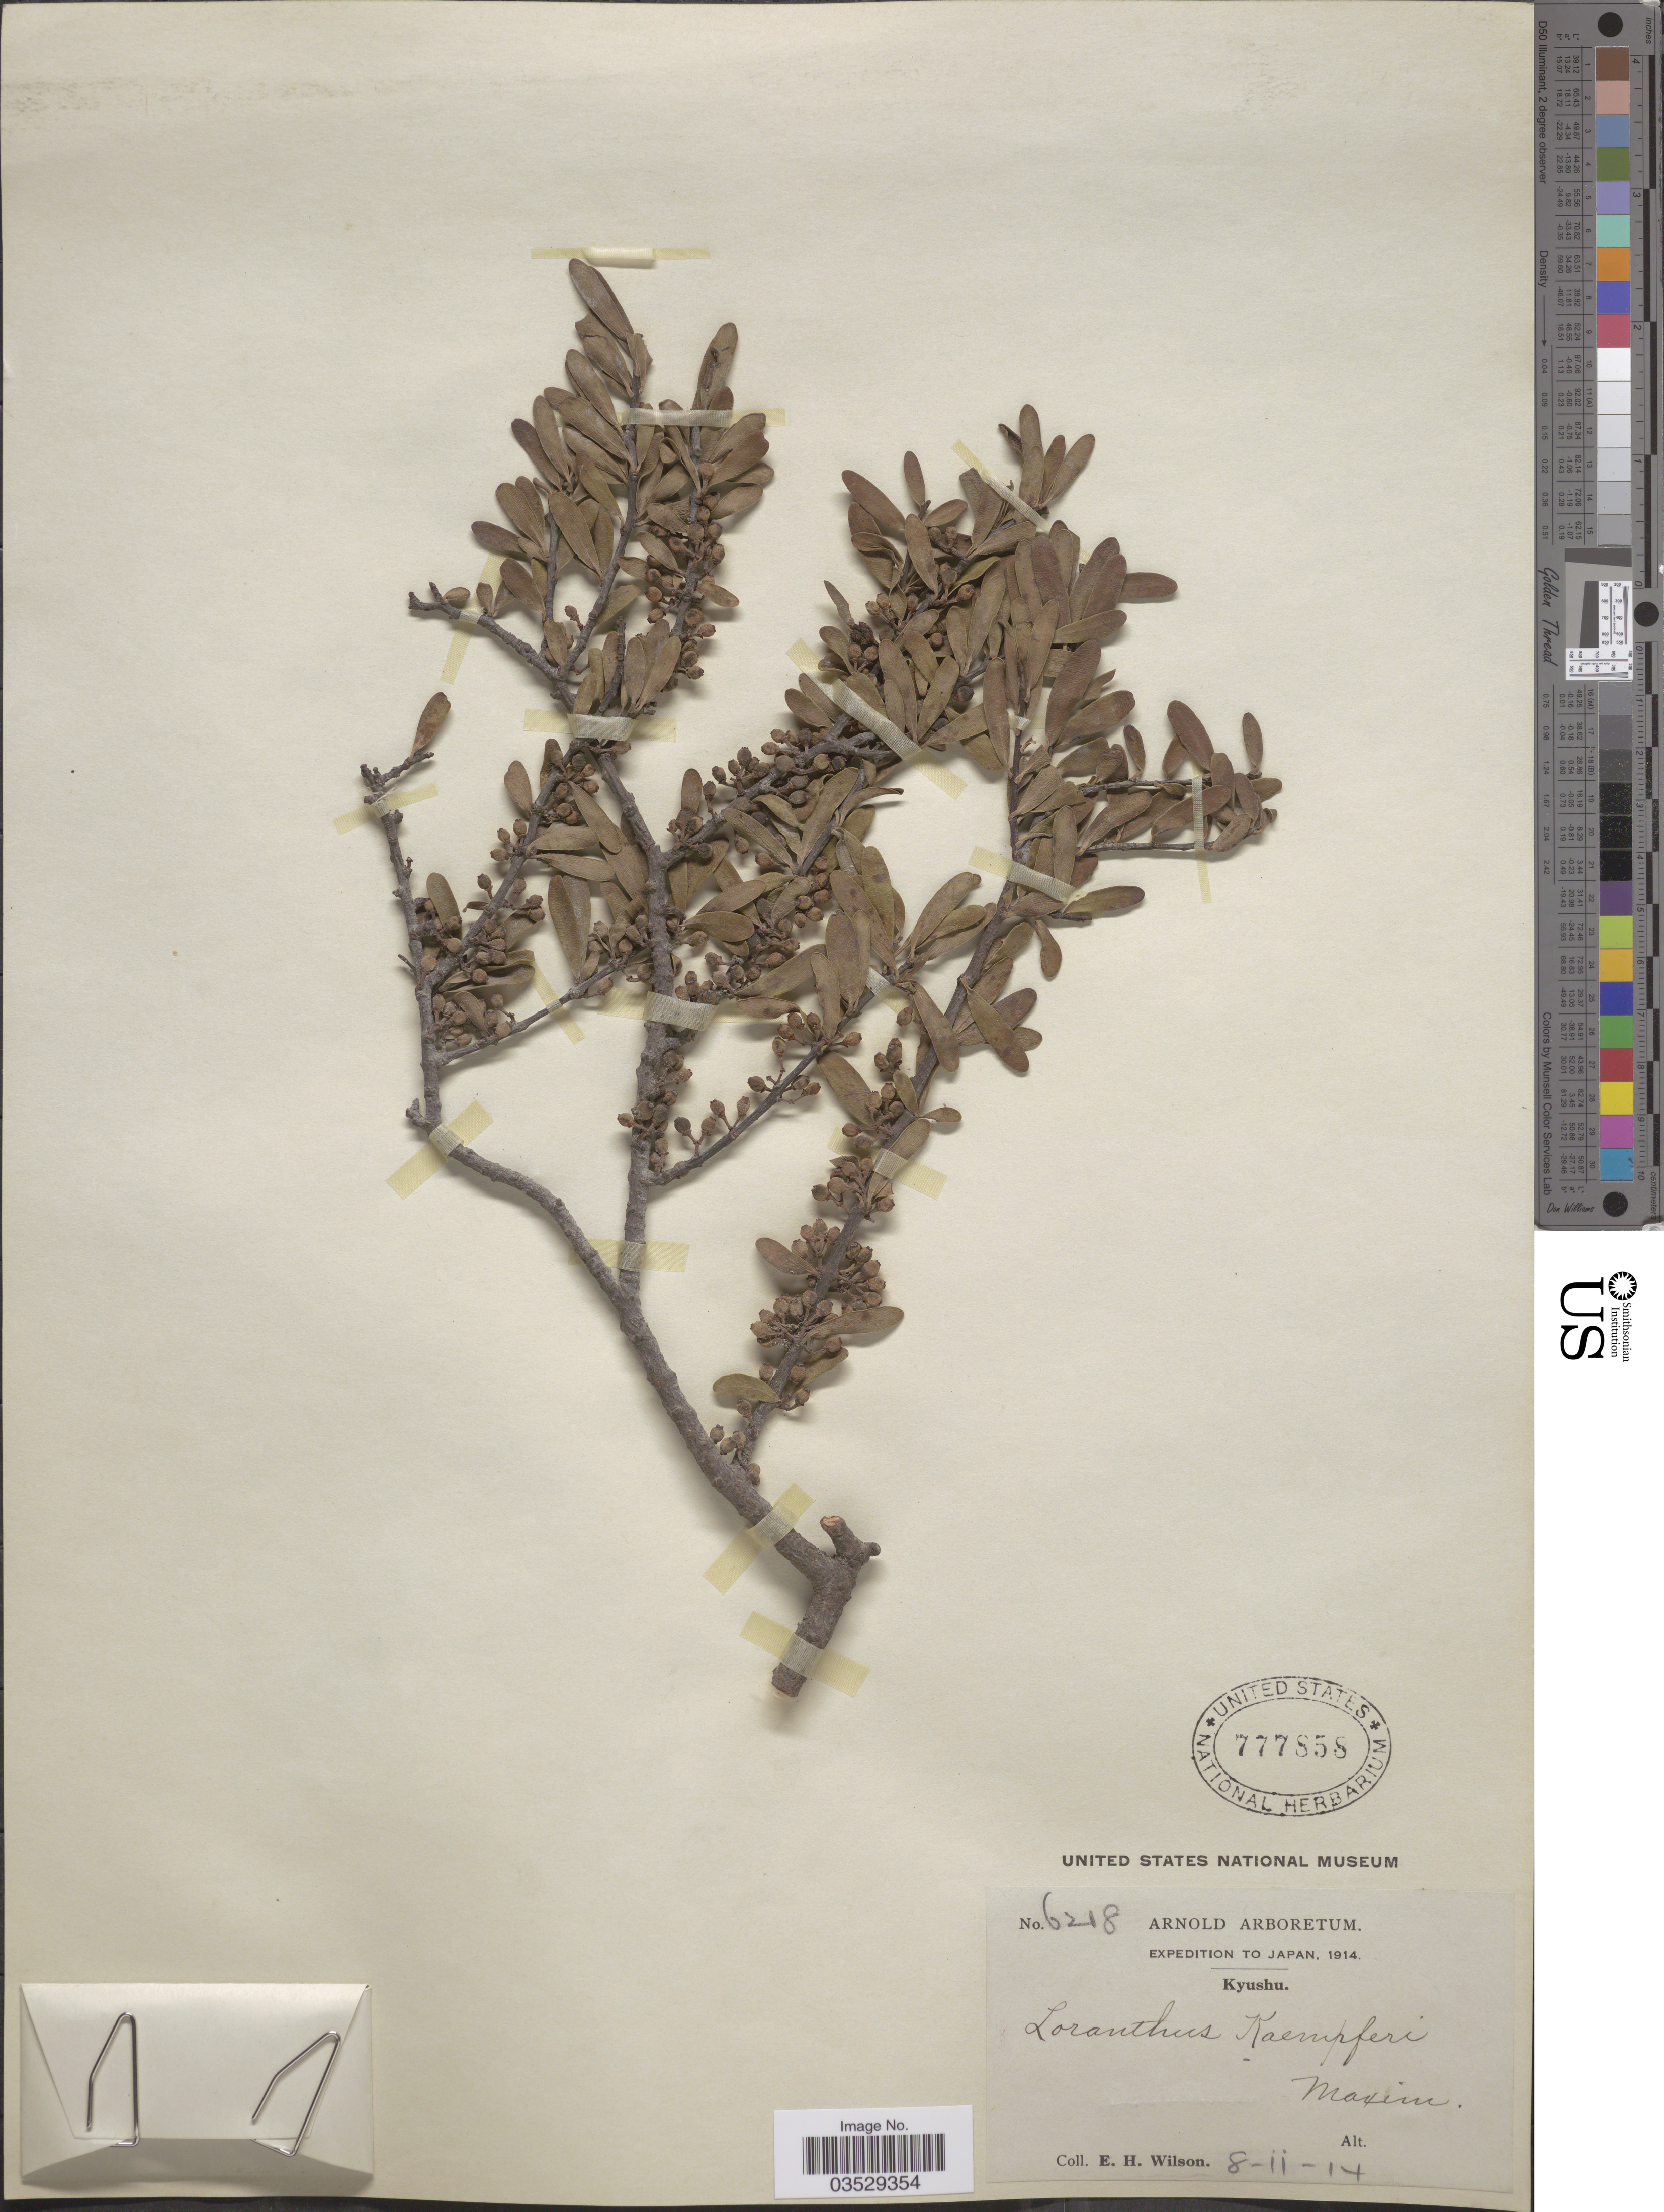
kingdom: Plantae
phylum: Tracheophyta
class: Magnoliopsida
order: Santalales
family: Loranthaceae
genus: Taxillus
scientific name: Taxillus kaempferi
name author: (DC.) Danser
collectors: E. Wilson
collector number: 6218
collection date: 1914-02-08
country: Japan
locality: Kyushu.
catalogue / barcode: US 777858